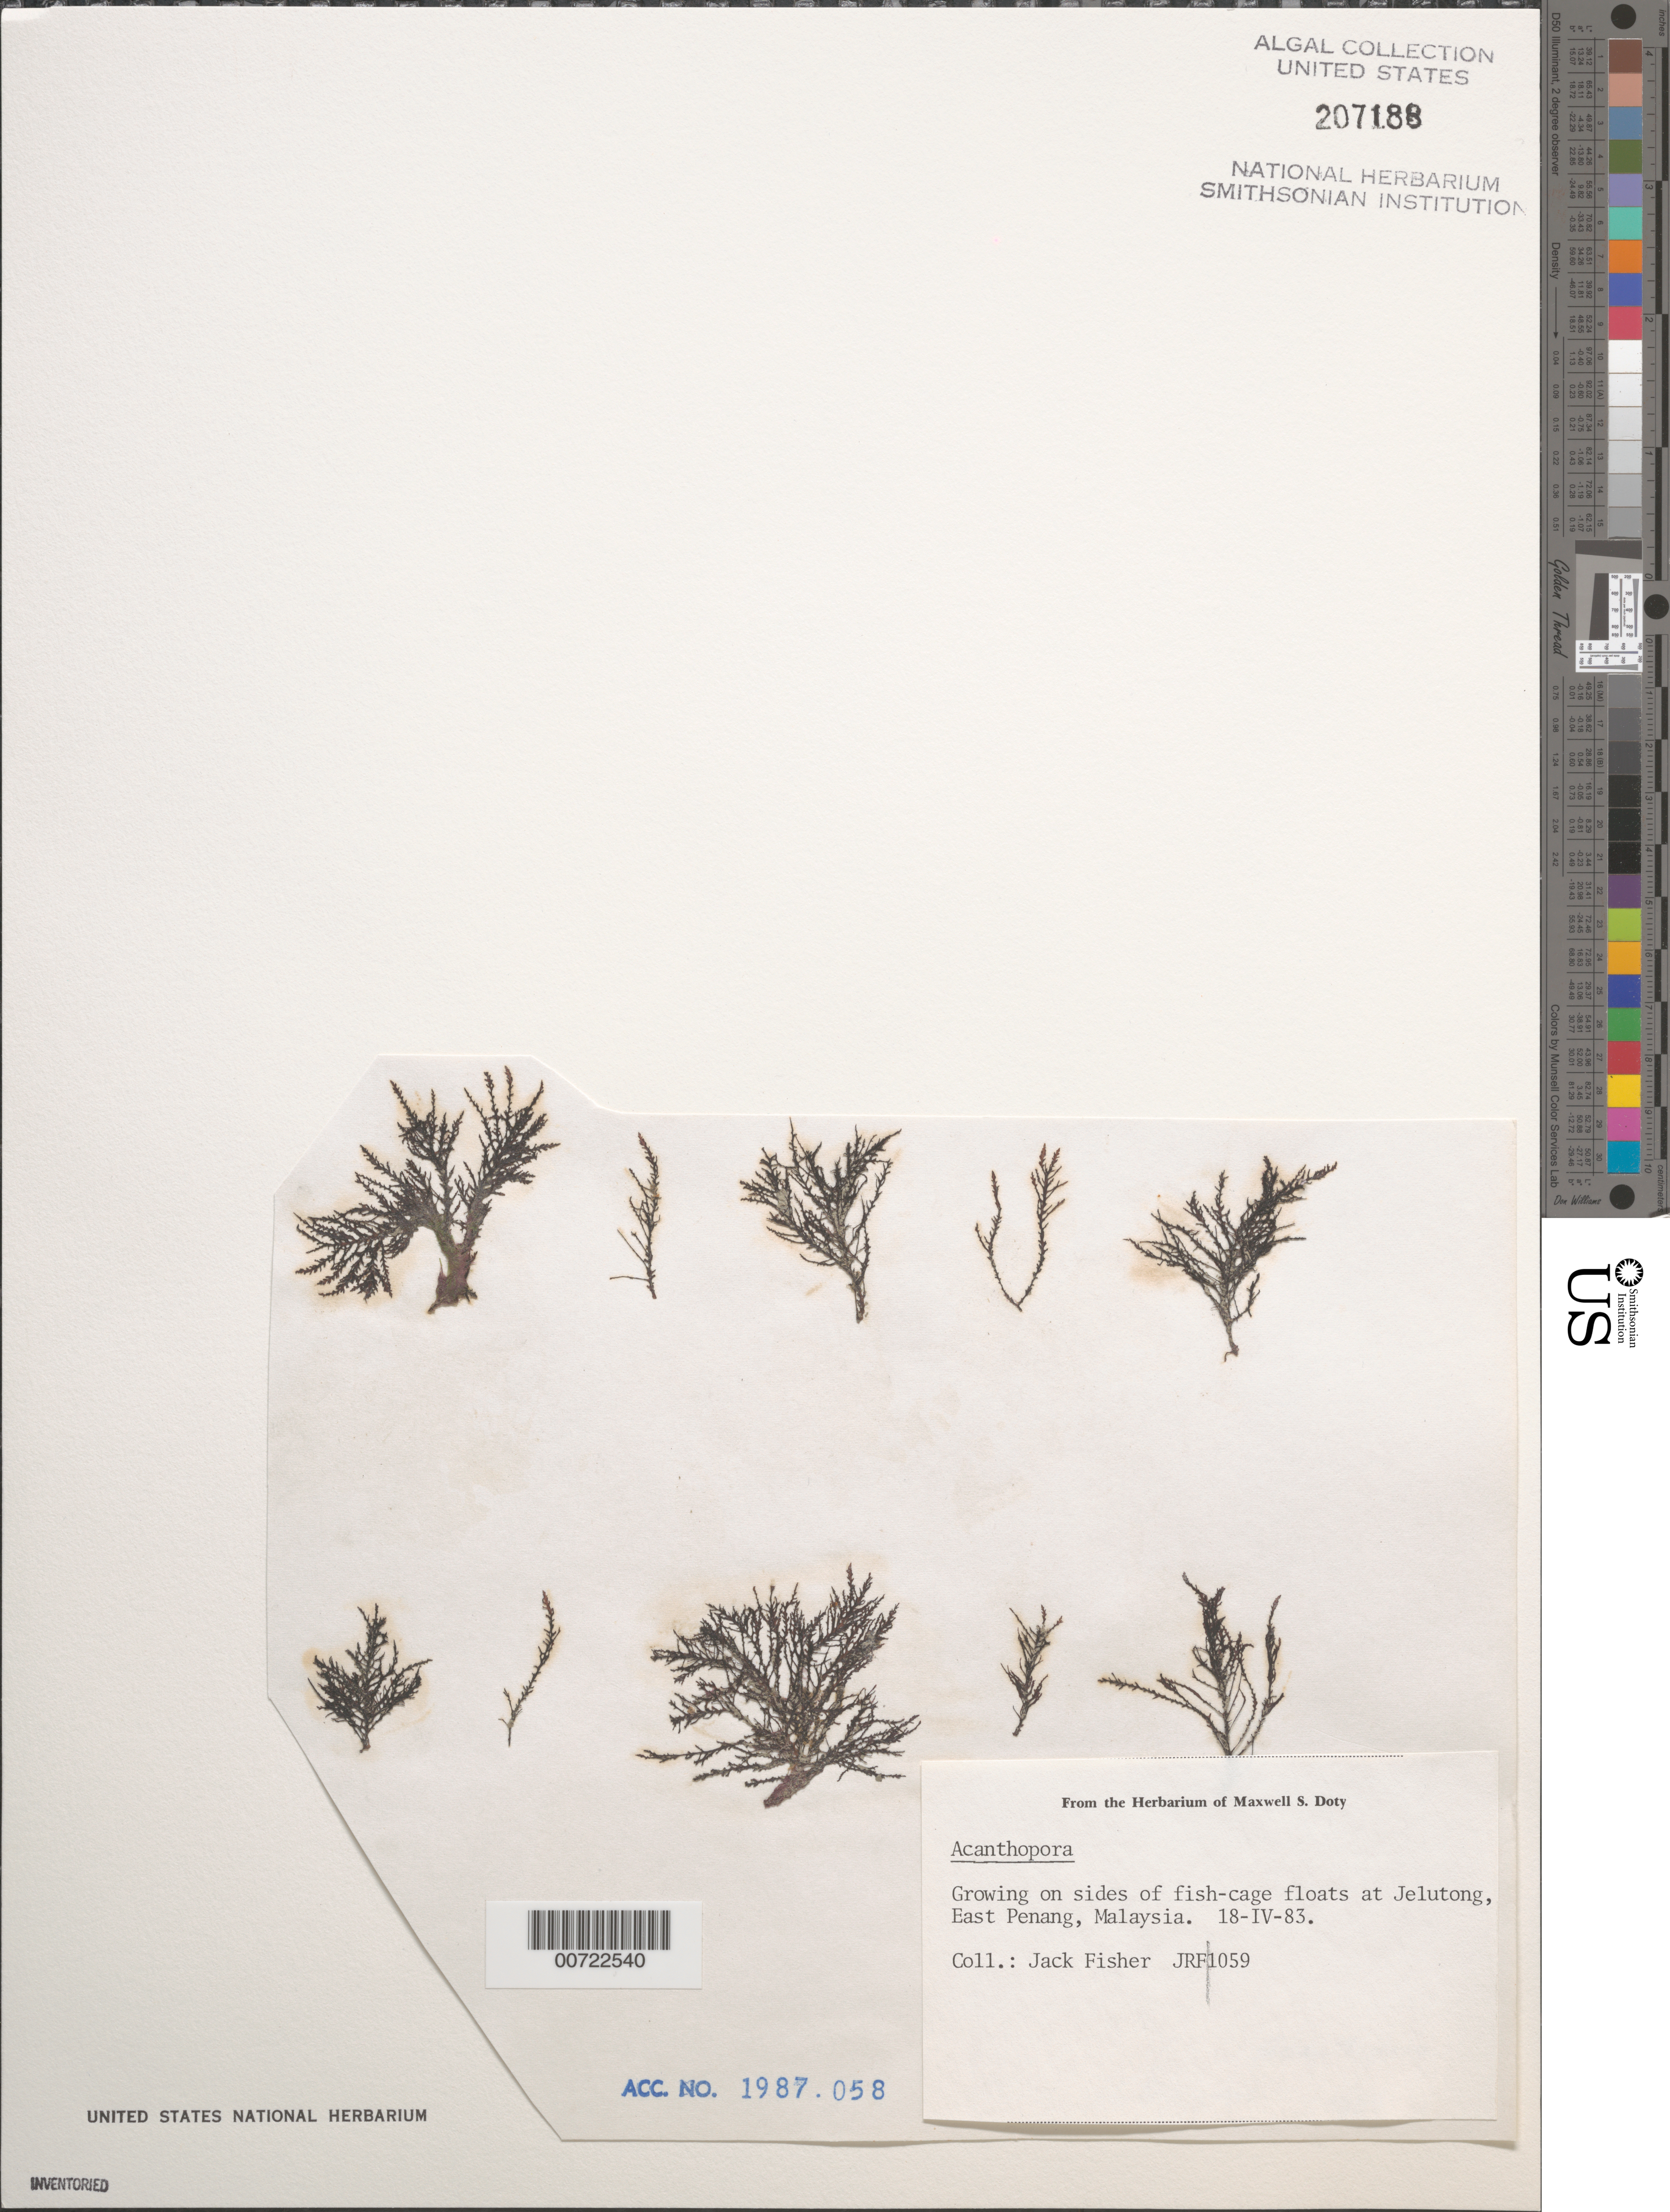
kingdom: Plantae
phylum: Rhodophyta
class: Florideophyceae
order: Ceramiales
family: Rhodomelaceae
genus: Acanthophora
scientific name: Acanthophora spicifera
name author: (Vahl) Børgesen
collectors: J. Fisher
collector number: JRF 1059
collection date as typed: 18 Apr 1983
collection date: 1983-04-18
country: Malaysia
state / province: Pinang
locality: Jelutong, East Penang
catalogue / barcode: US 207188